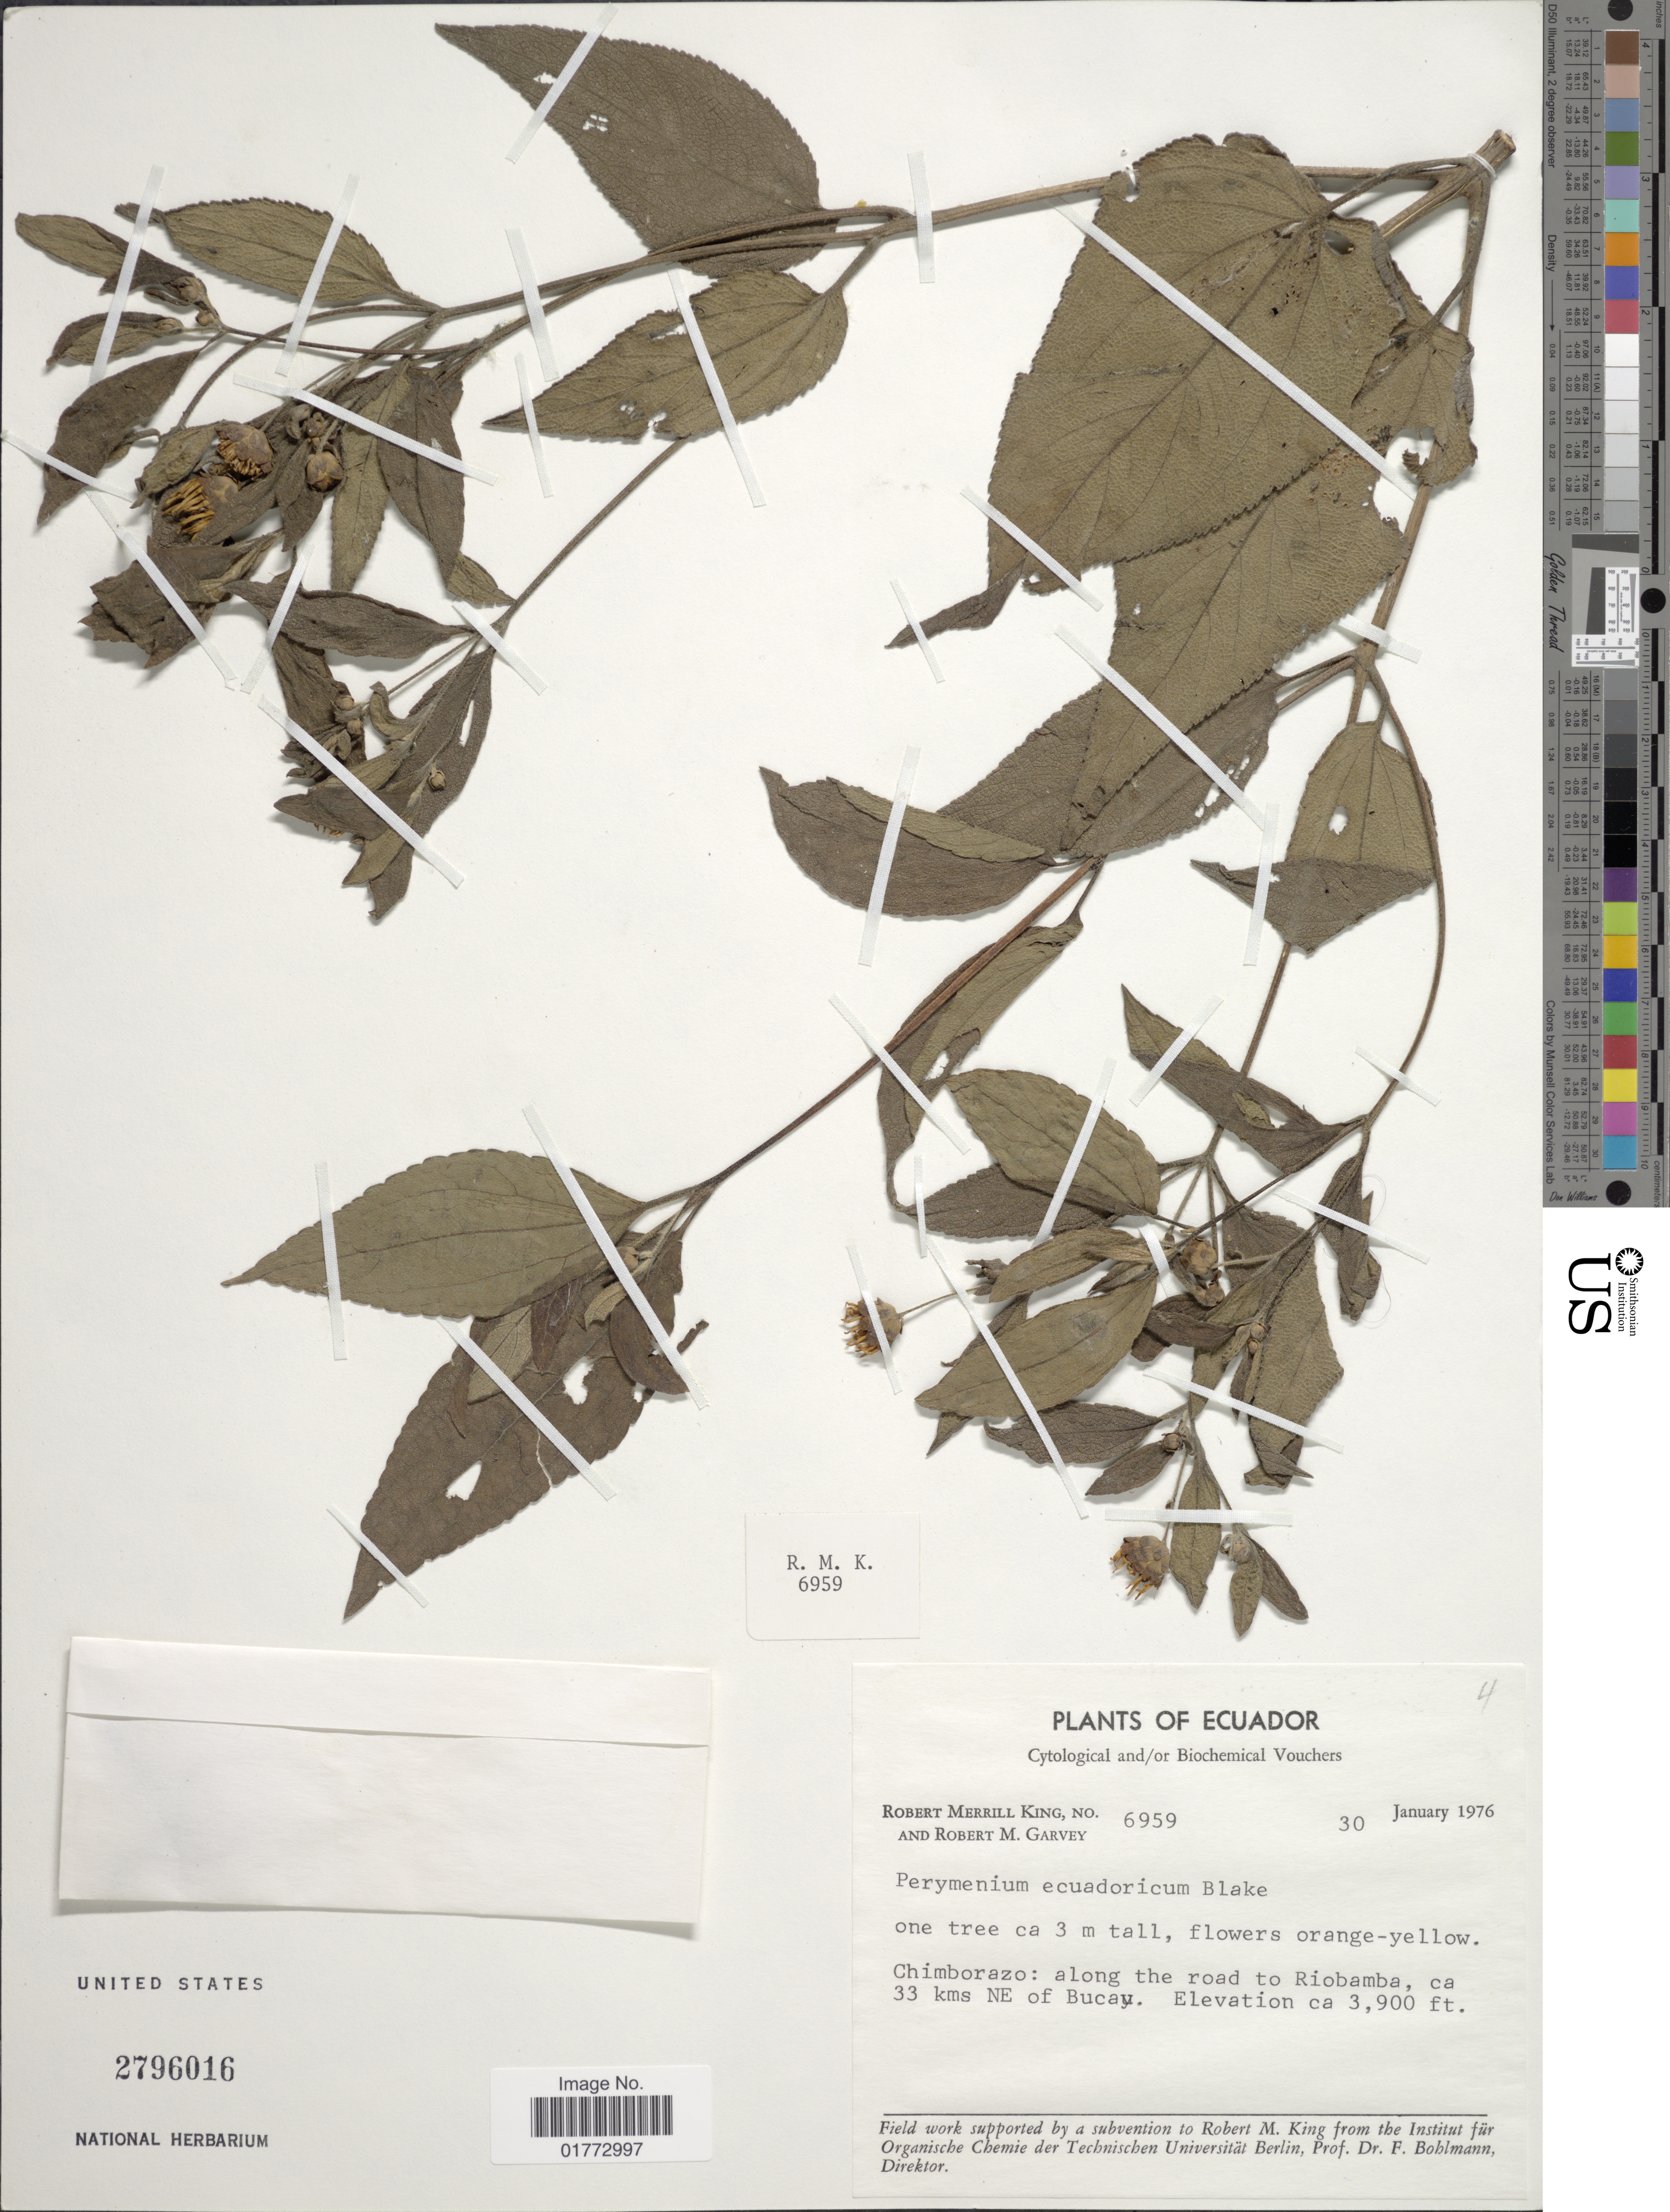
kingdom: Plantae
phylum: Tracheophyta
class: Magnoliopsida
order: Asterales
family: Asteraceae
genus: Steiractinia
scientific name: Steiractinia jelskii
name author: (Hieron.) S.F. Blake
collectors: R. M. King & R. Garvey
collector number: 6959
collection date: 1976-01-30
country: Ecuador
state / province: Chimborazo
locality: Along the road to Riobamba, ca. 33 kms NE of Bucay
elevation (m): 1189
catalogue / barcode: US 2796016